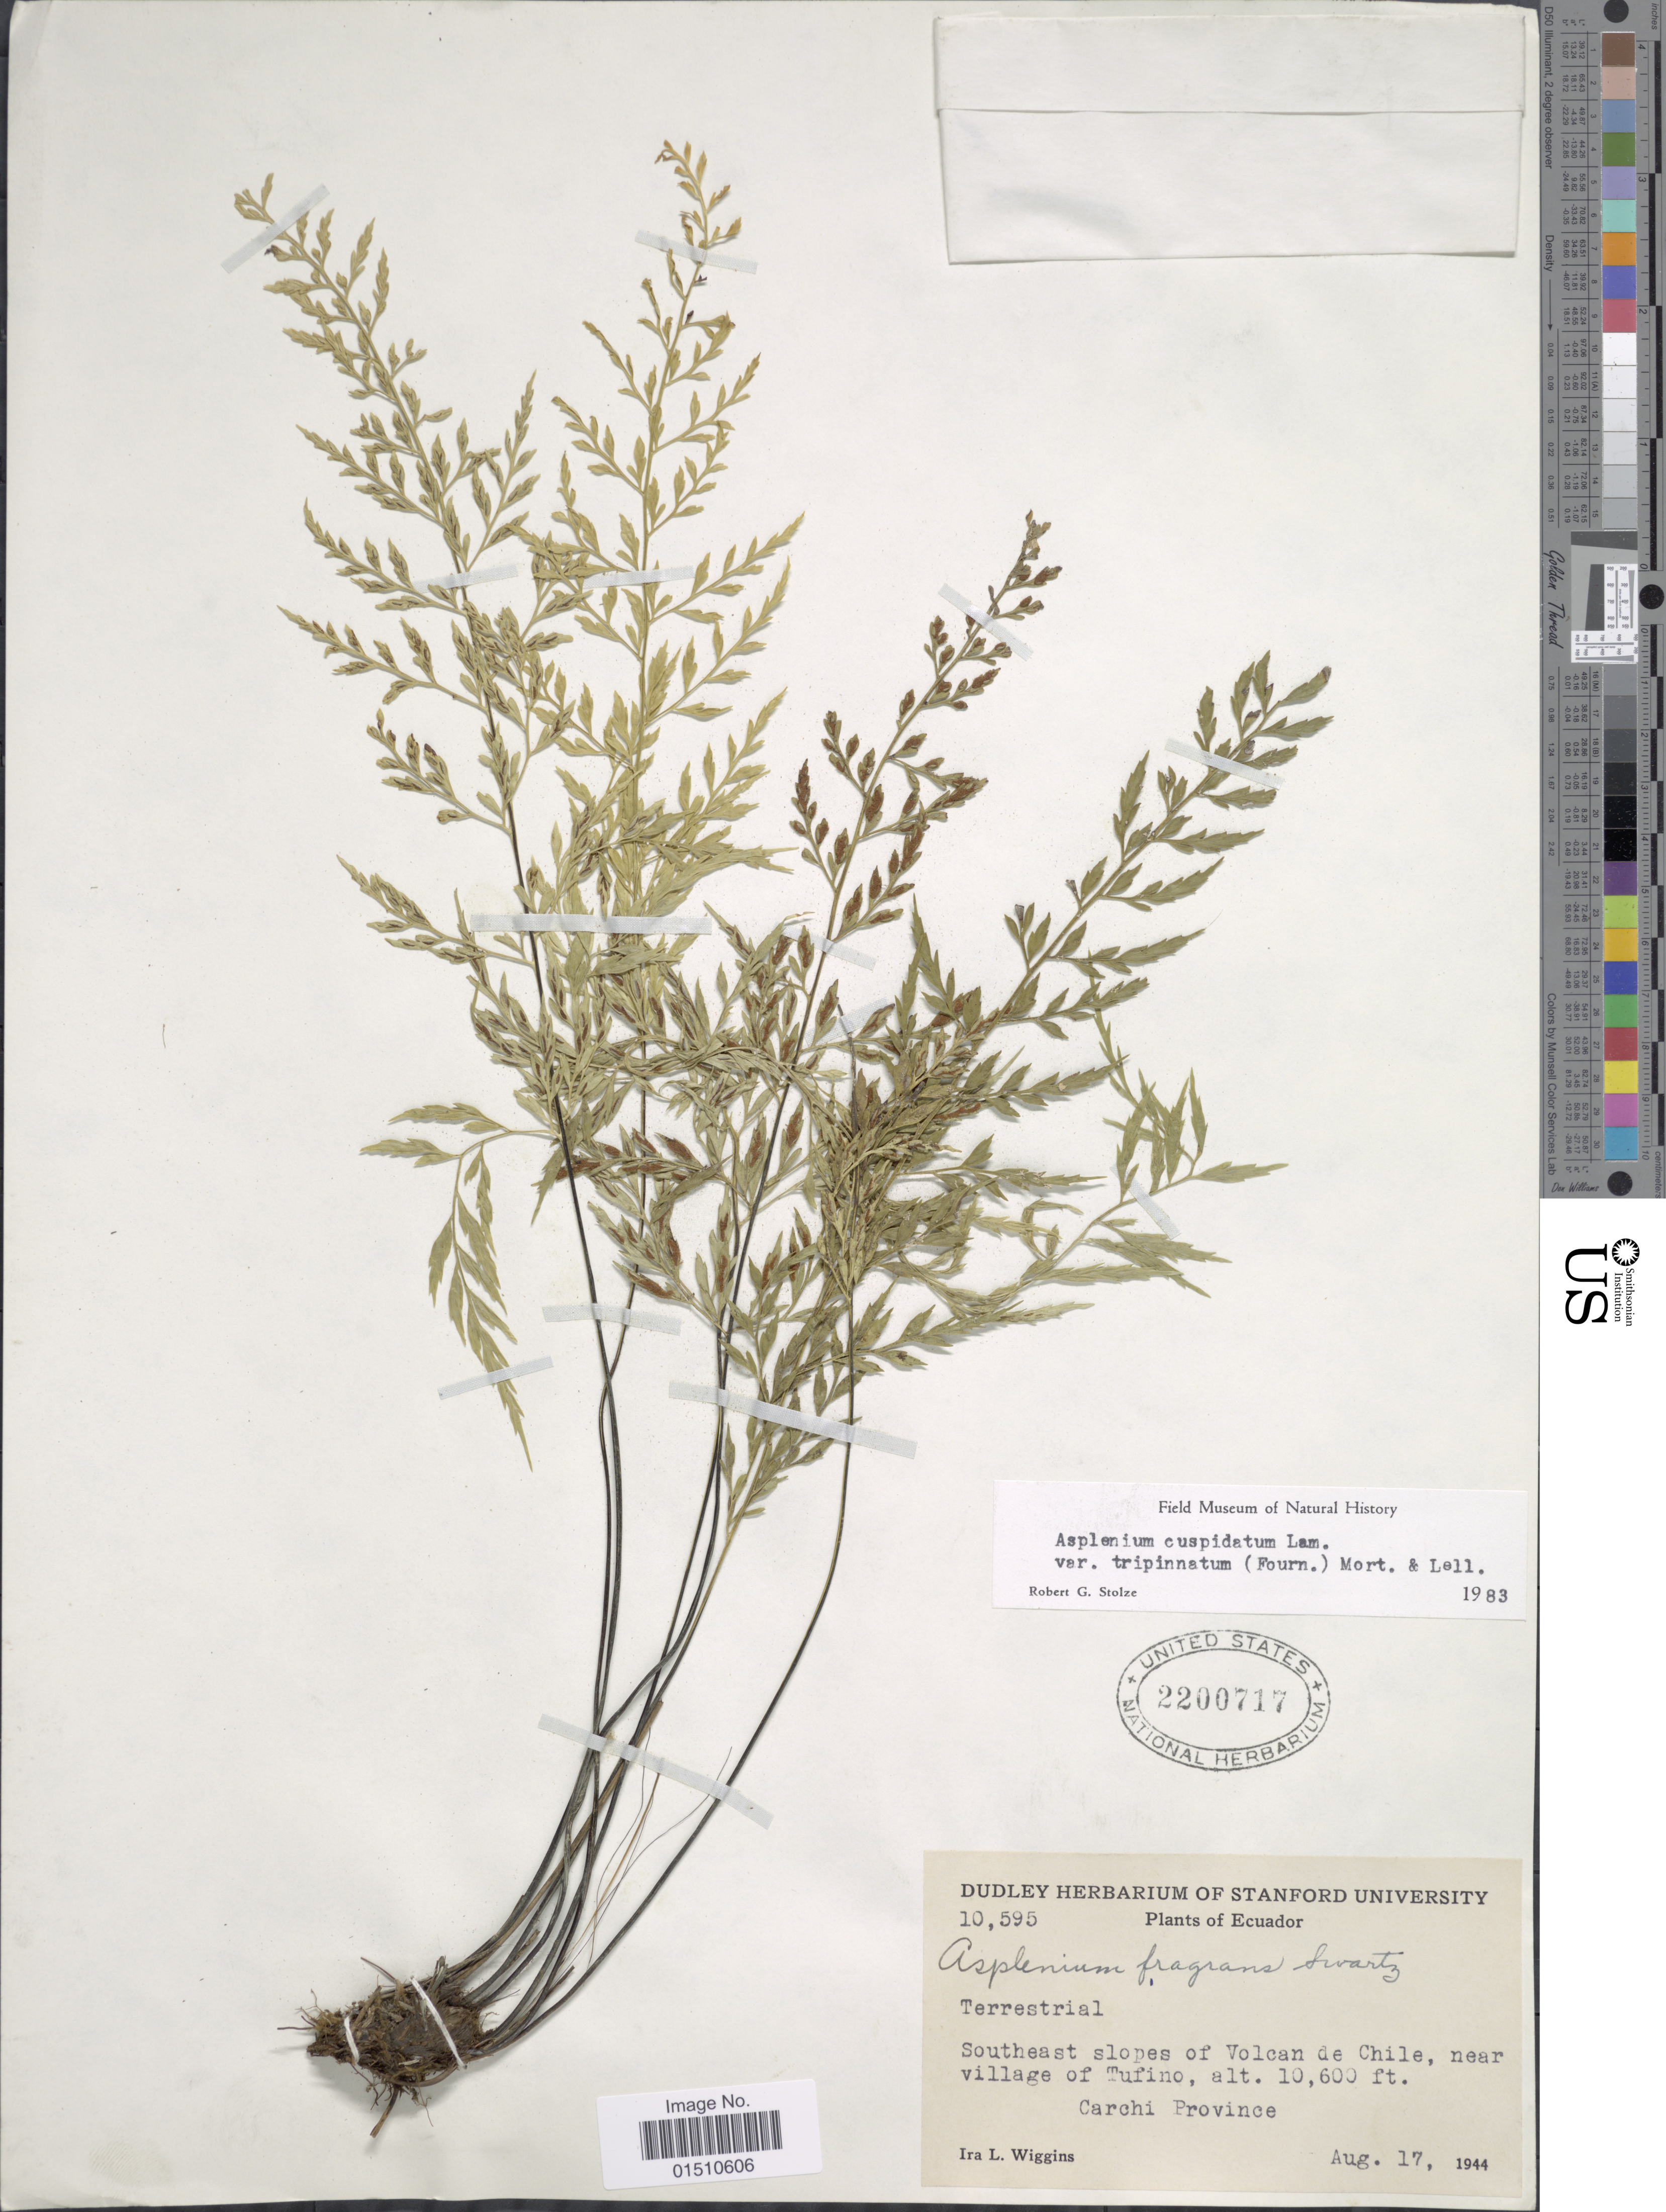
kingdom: Plantae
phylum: Tracheophyta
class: Polypodiopsida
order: Polypodiales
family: Aspleniaceae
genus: Asplenium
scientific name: Asplenium cuspidatum var. tripinnatum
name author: (E. Fourn.) C.V. Morton & Lellinger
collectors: I. L. Wiggins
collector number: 10595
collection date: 1944-08-17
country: Ecuador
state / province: Carchi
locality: Ecuador, Southeast slopes of Volcan de Chile, near village of Tufino, Carchi Province.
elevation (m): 3231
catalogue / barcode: US 2200717